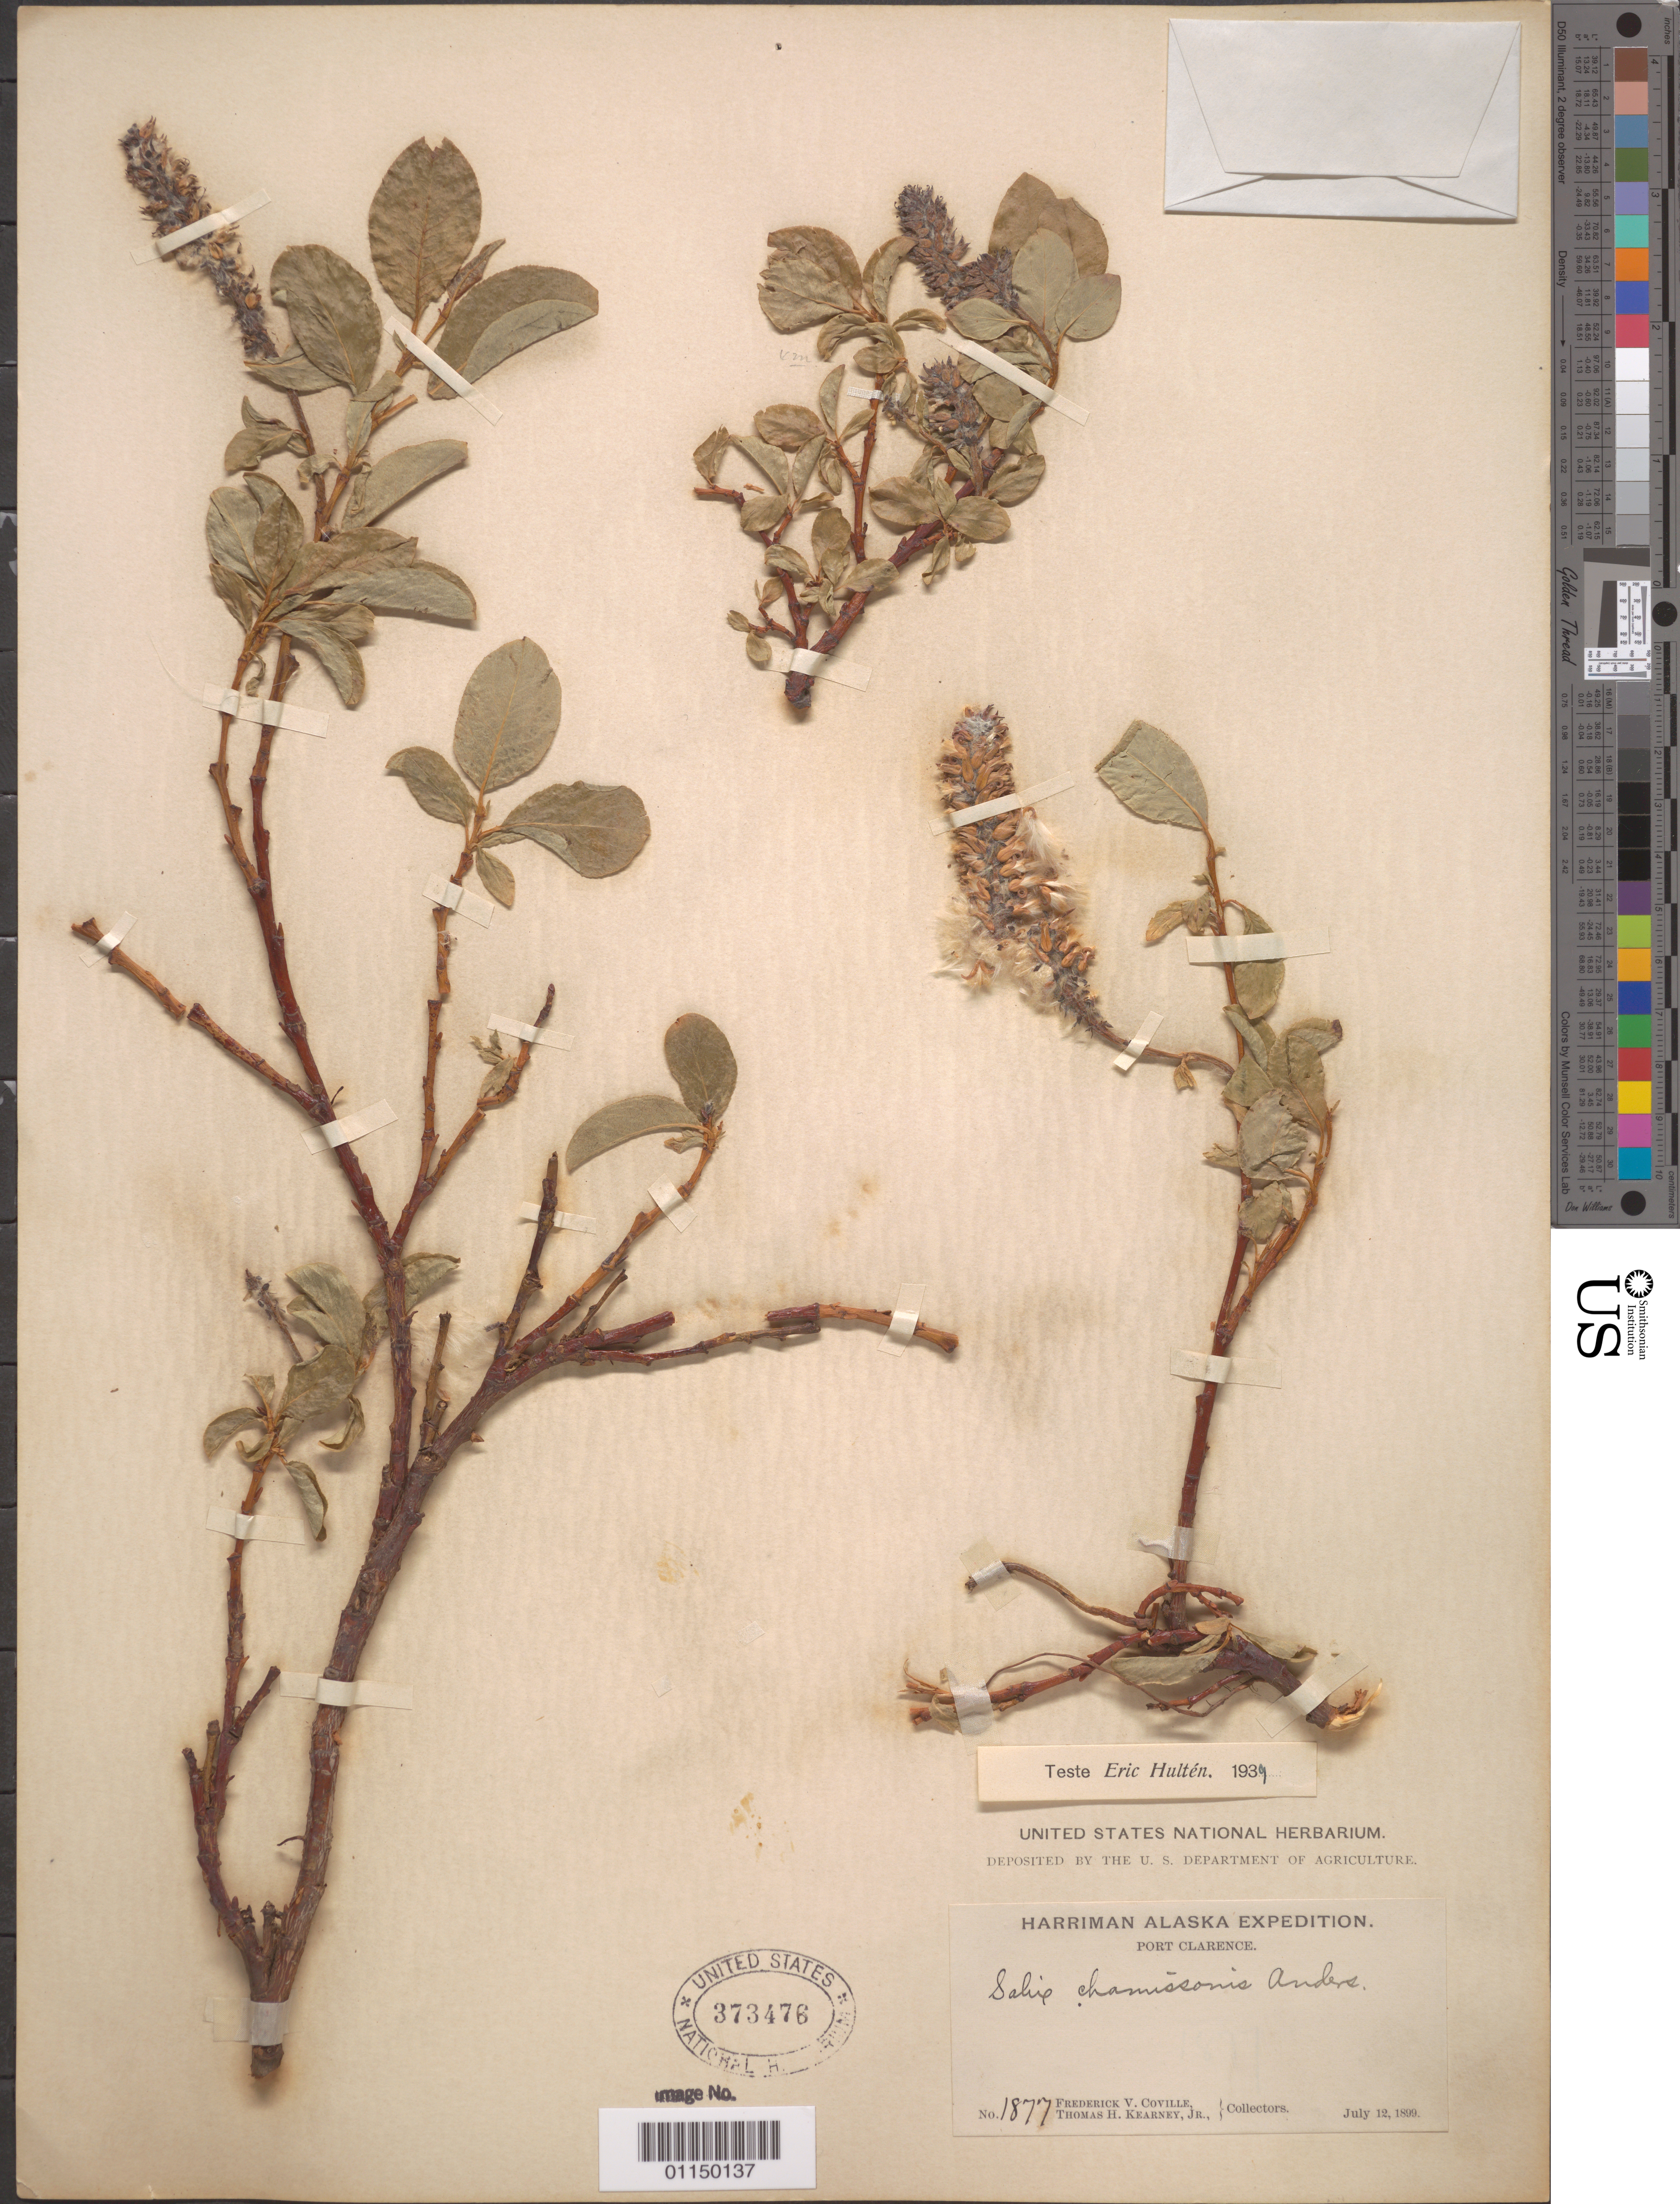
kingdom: Plantae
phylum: Tracheophyta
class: Magnoliopsida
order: Malpighiales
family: Salicaceae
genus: Salix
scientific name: Salix chamissonis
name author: Andersson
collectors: F. V. Coville & T. H. Kearney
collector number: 1877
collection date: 1899-07-12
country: United States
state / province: Alaska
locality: Port Clarence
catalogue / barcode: US 373476